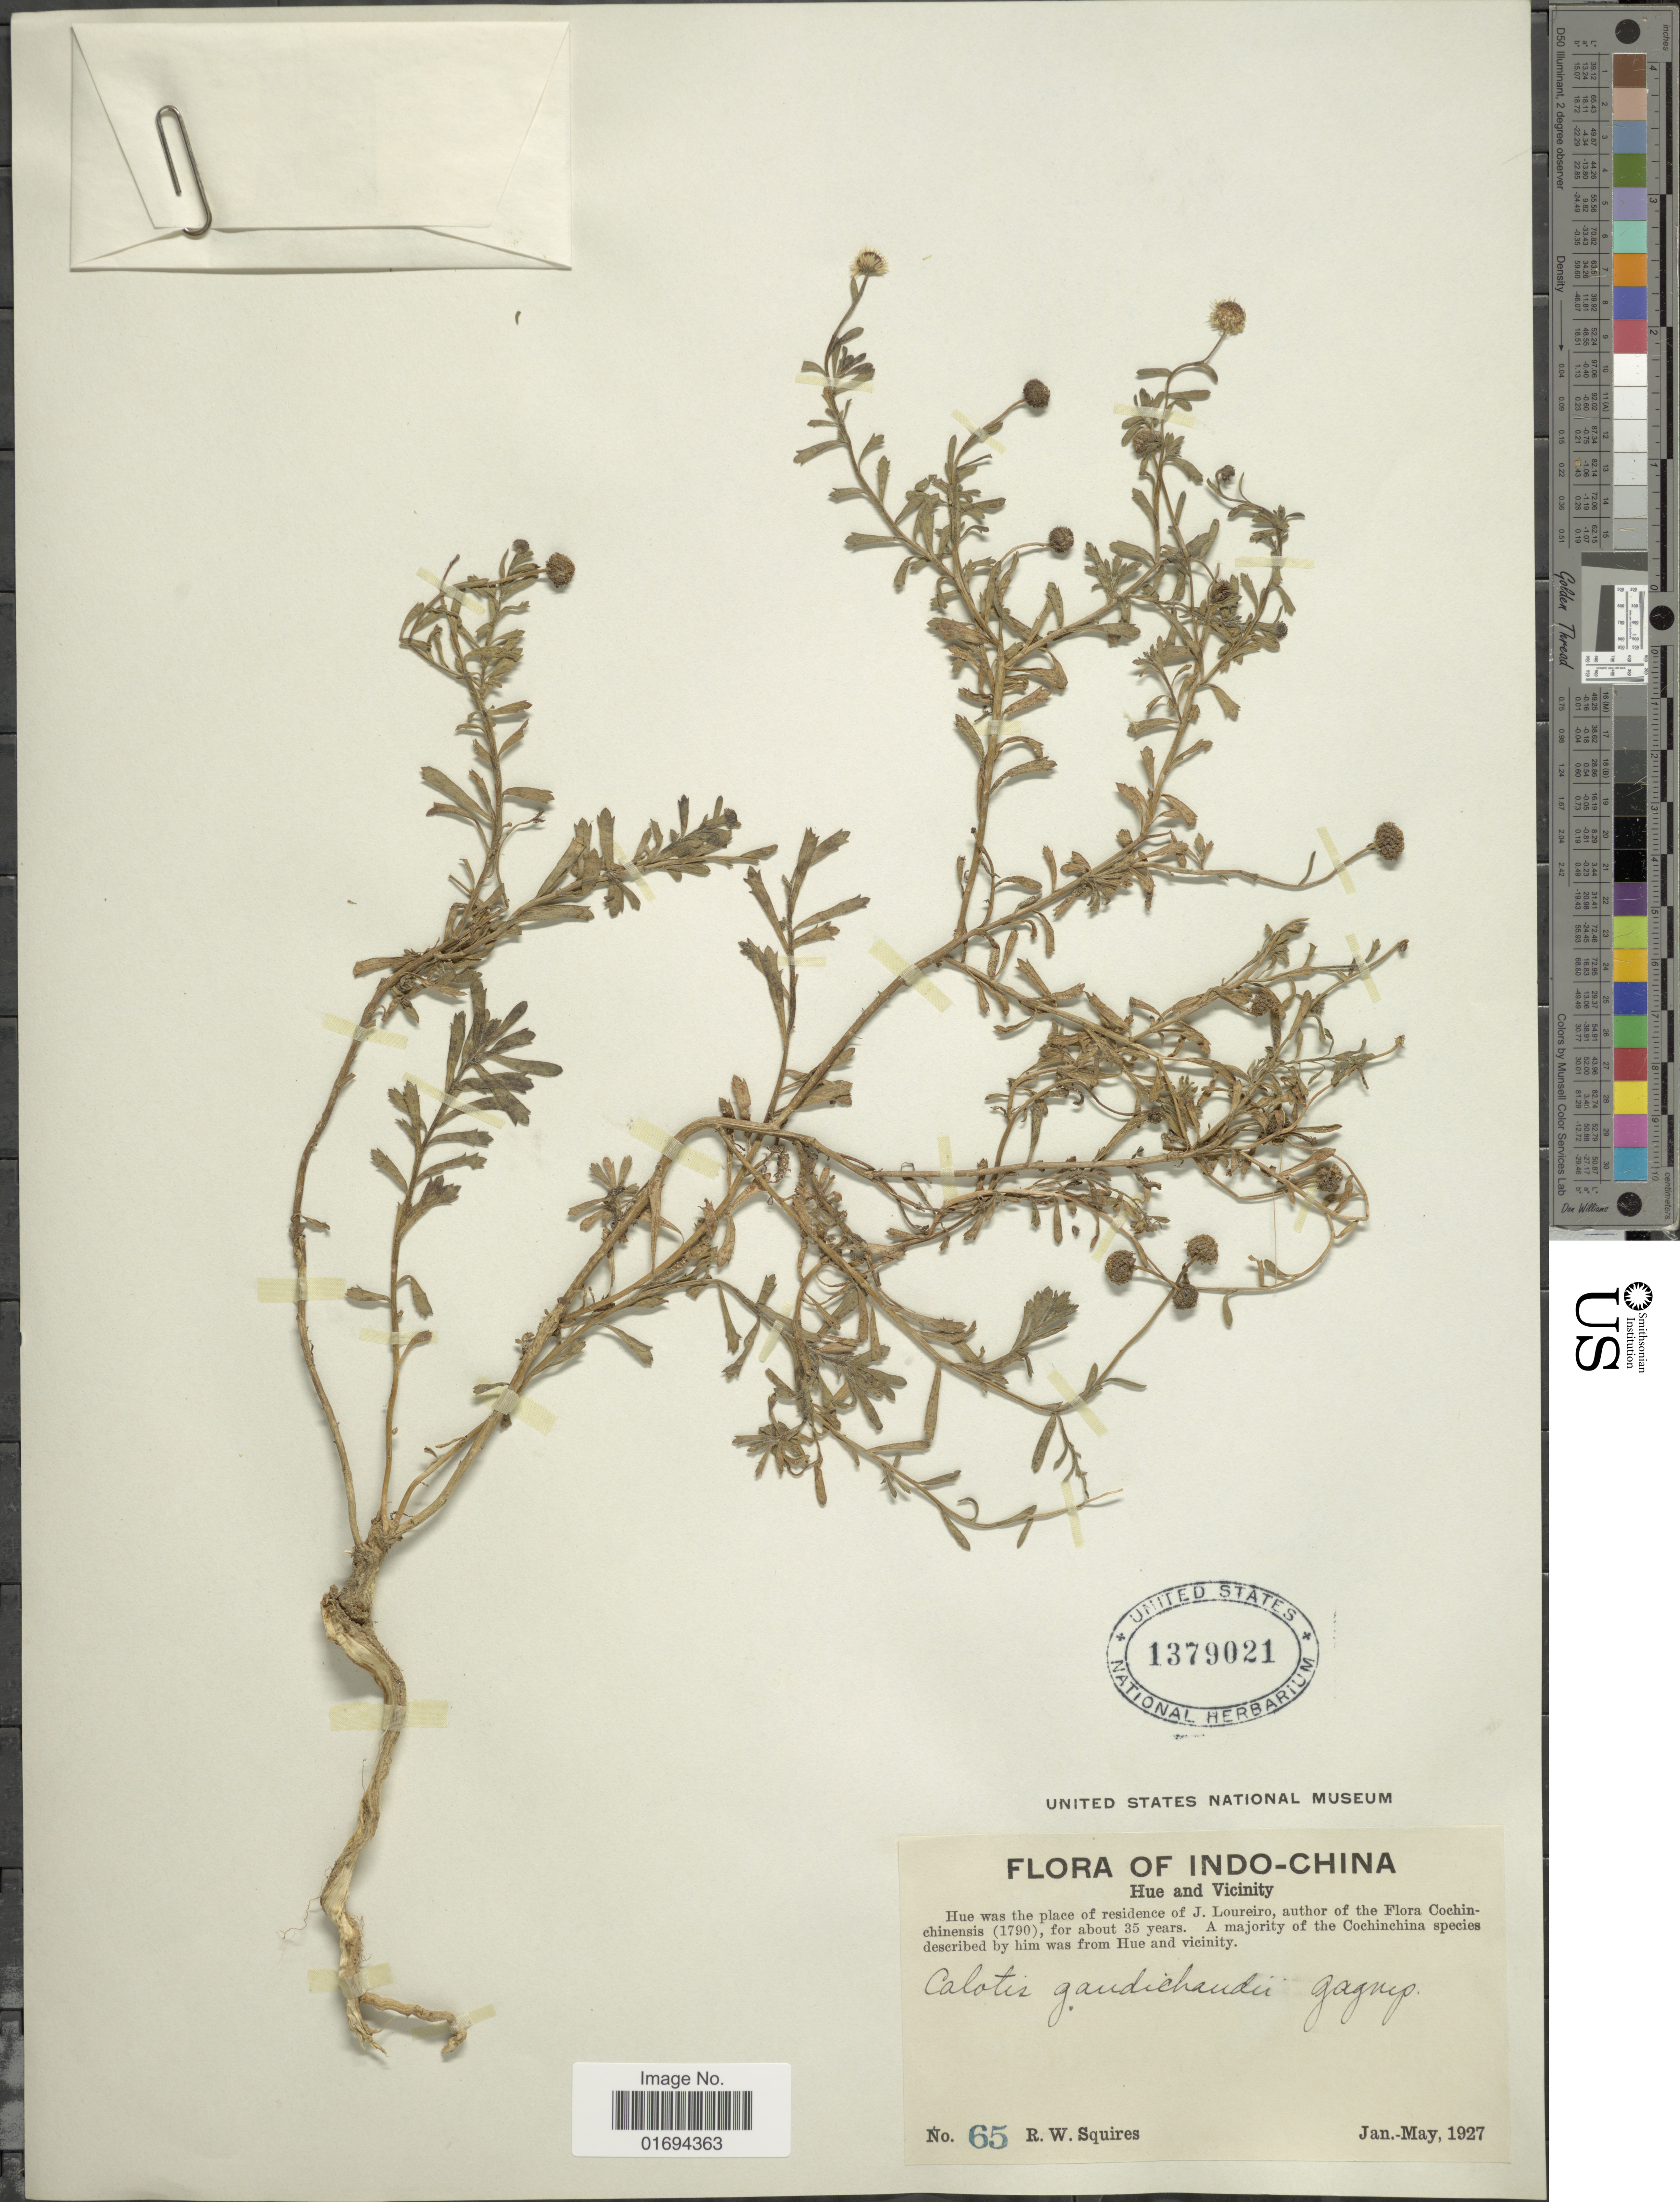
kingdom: Plantae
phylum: Tracheophyta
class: Magnoliopsida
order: Asterales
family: Asteraceae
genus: Calotis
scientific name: Calotis anamitica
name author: Merr.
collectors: R. Squires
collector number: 65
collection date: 1927-01/1927-05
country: Vietnam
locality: Indo-China, Hue and vicinity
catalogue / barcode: US 1379021